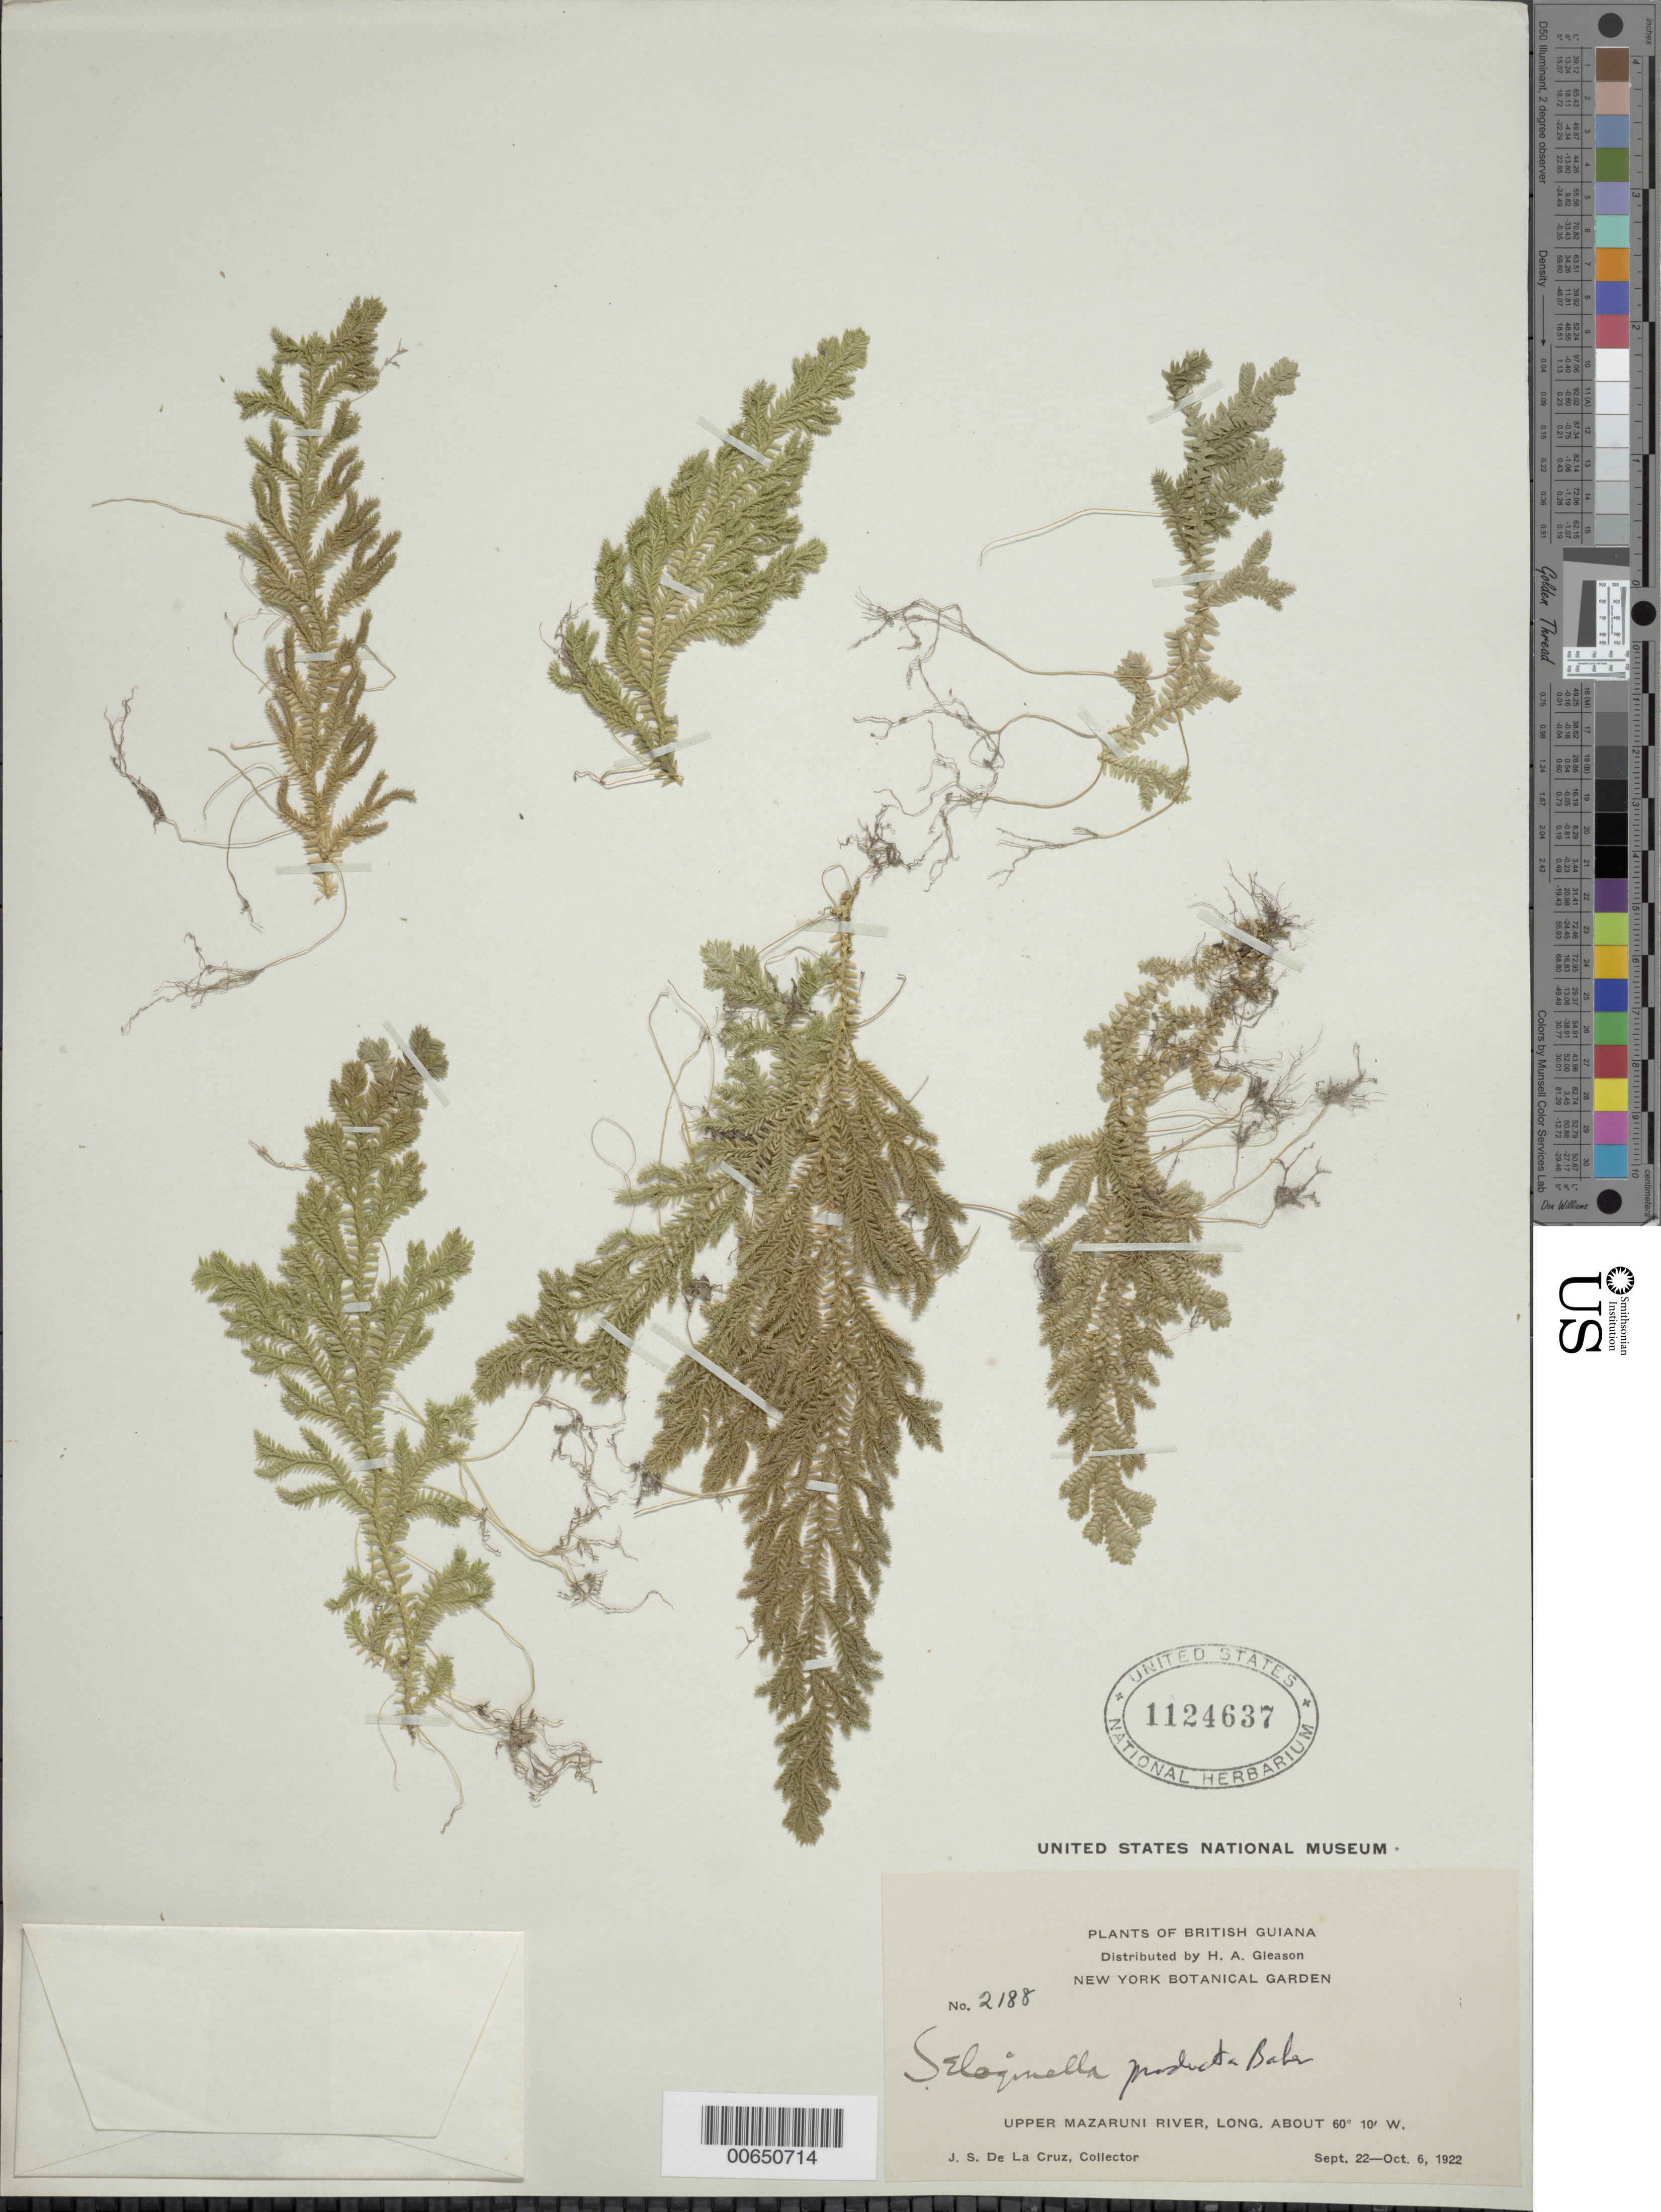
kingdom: Plantae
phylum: Tracheophyta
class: Lycopodiopsida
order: Selaginellales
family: Selaginellaceae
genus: Selaginella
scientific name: Selaginella producta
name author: Baker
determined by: Lellinger, David B., (BOT), Smithsonian Institution - National Museum of Natural History (UNITED STATES)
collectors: J. S. de la Cruz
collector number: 2188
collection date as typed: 22-Sep-22 to 6-Oct-22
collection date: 1922-09-22/1922-10-06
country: Guyana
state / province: Cuyuni-Mazaruni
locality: Upper Mazaruni R.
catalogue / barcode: US 1124637